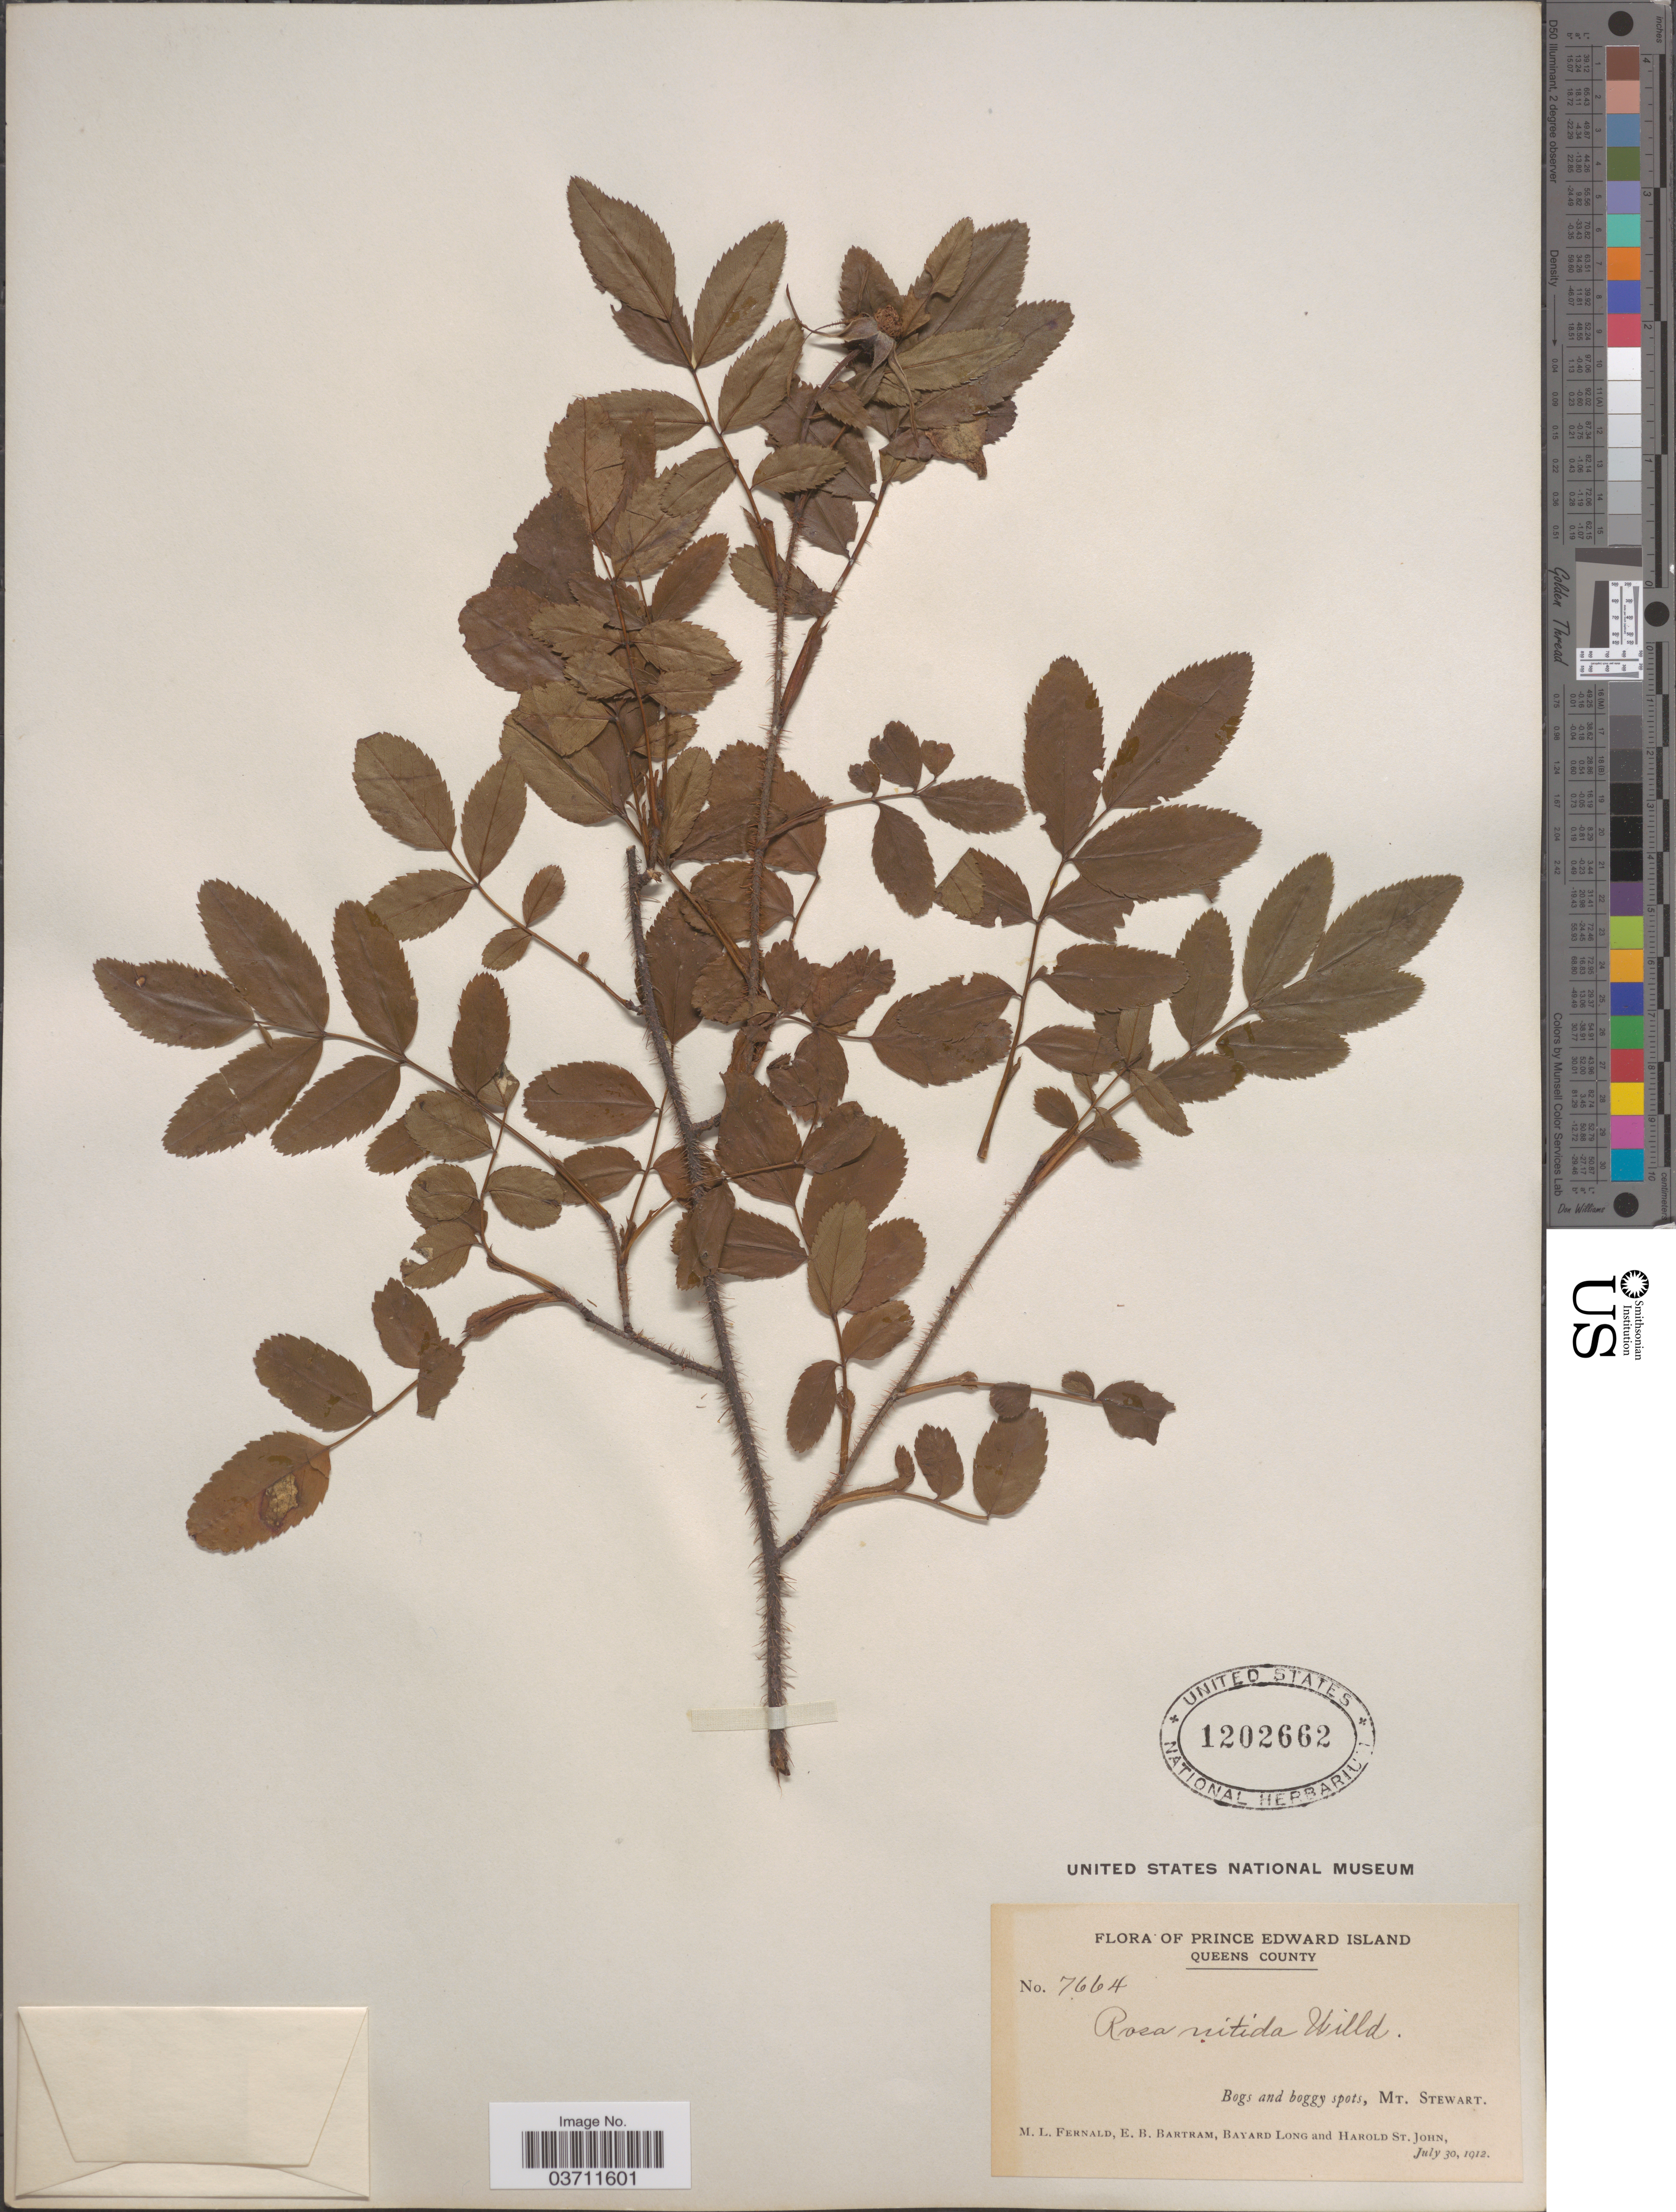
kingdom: Plantae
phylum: Tracheophyta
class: Magnoliopsida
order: Rosales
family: Rosaceae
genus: Rosa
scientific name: Rosa nitida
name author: Willd.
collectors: M. L. Fernald, E. B. Bartram, B. Long & H. St. John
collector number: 7664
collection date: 1912-07-30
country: Canada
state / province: Prince Edward Island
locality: Queens County. Mt. Stewart.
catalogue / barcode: US 1202662